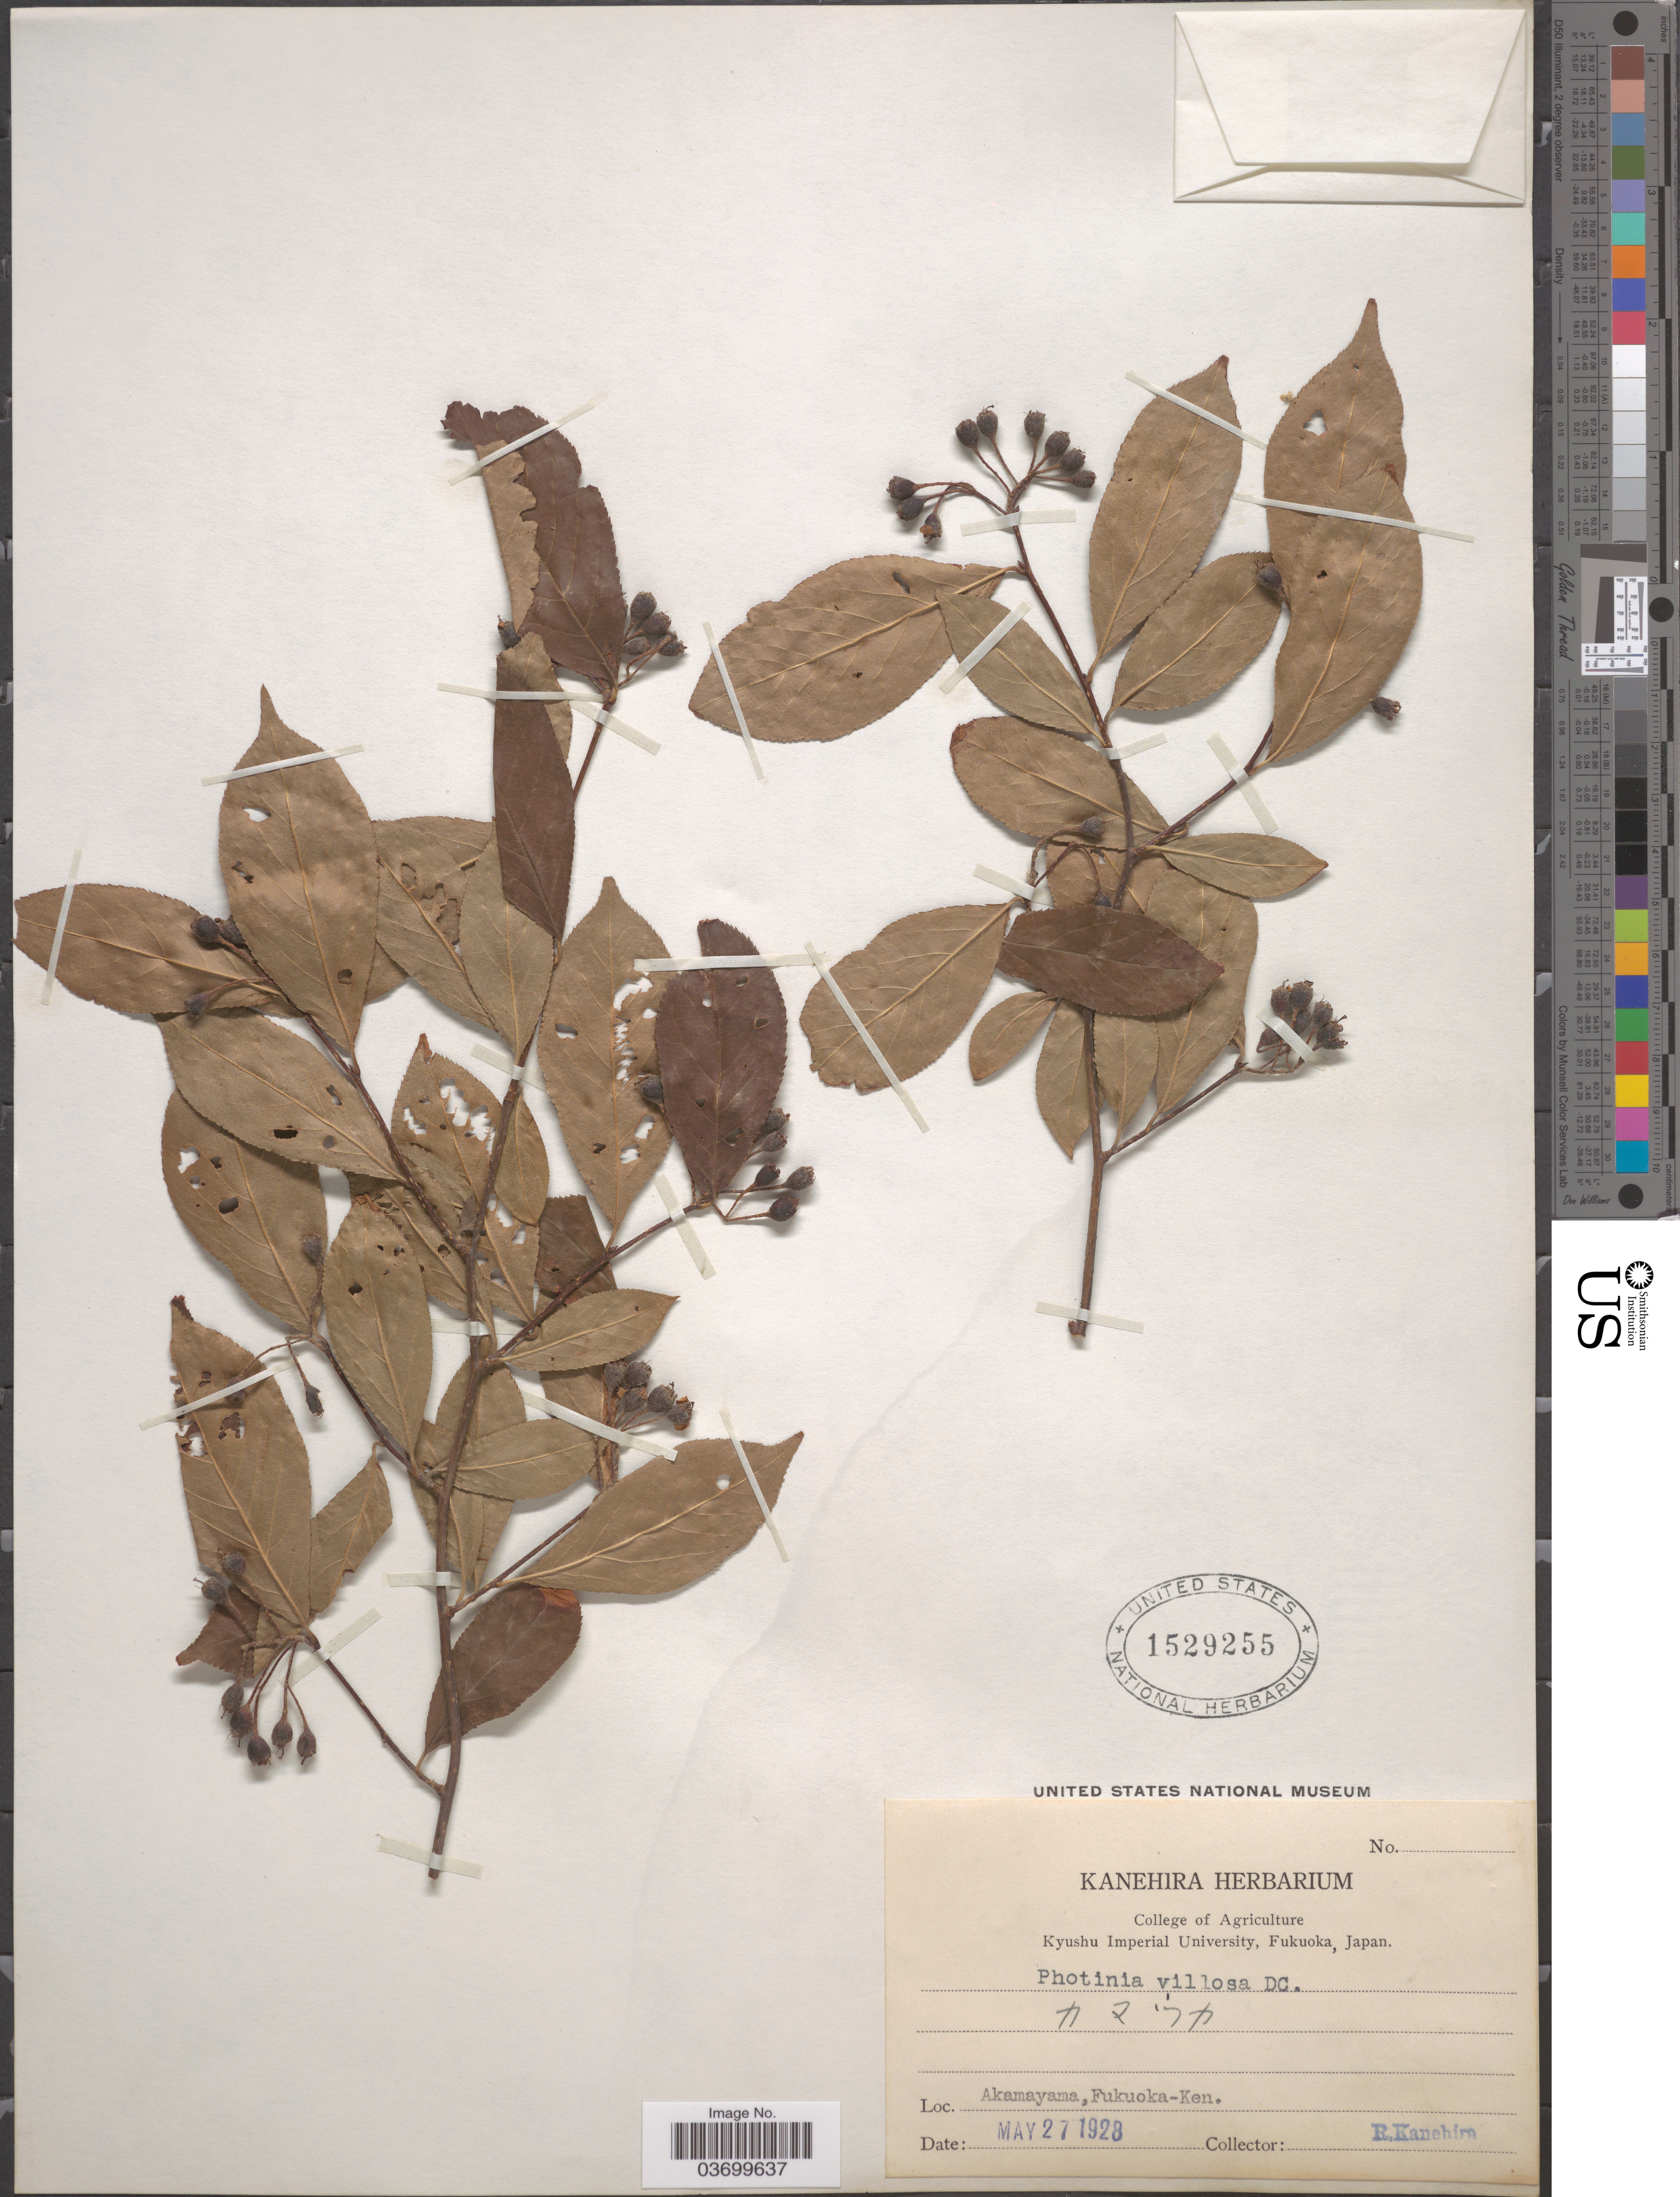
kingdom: Plantae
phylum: Tracheophyta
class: Magnoliopsida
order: Rosales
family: Rosaceae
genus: Photinia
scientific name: Photinia villosa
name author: (DC.) Thunb.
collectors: R. Kanehira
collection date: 1928-05-27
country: Japan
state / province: Hukuoka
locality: Akamayama, Fukuoka-Ken.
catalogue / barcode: US 1529255